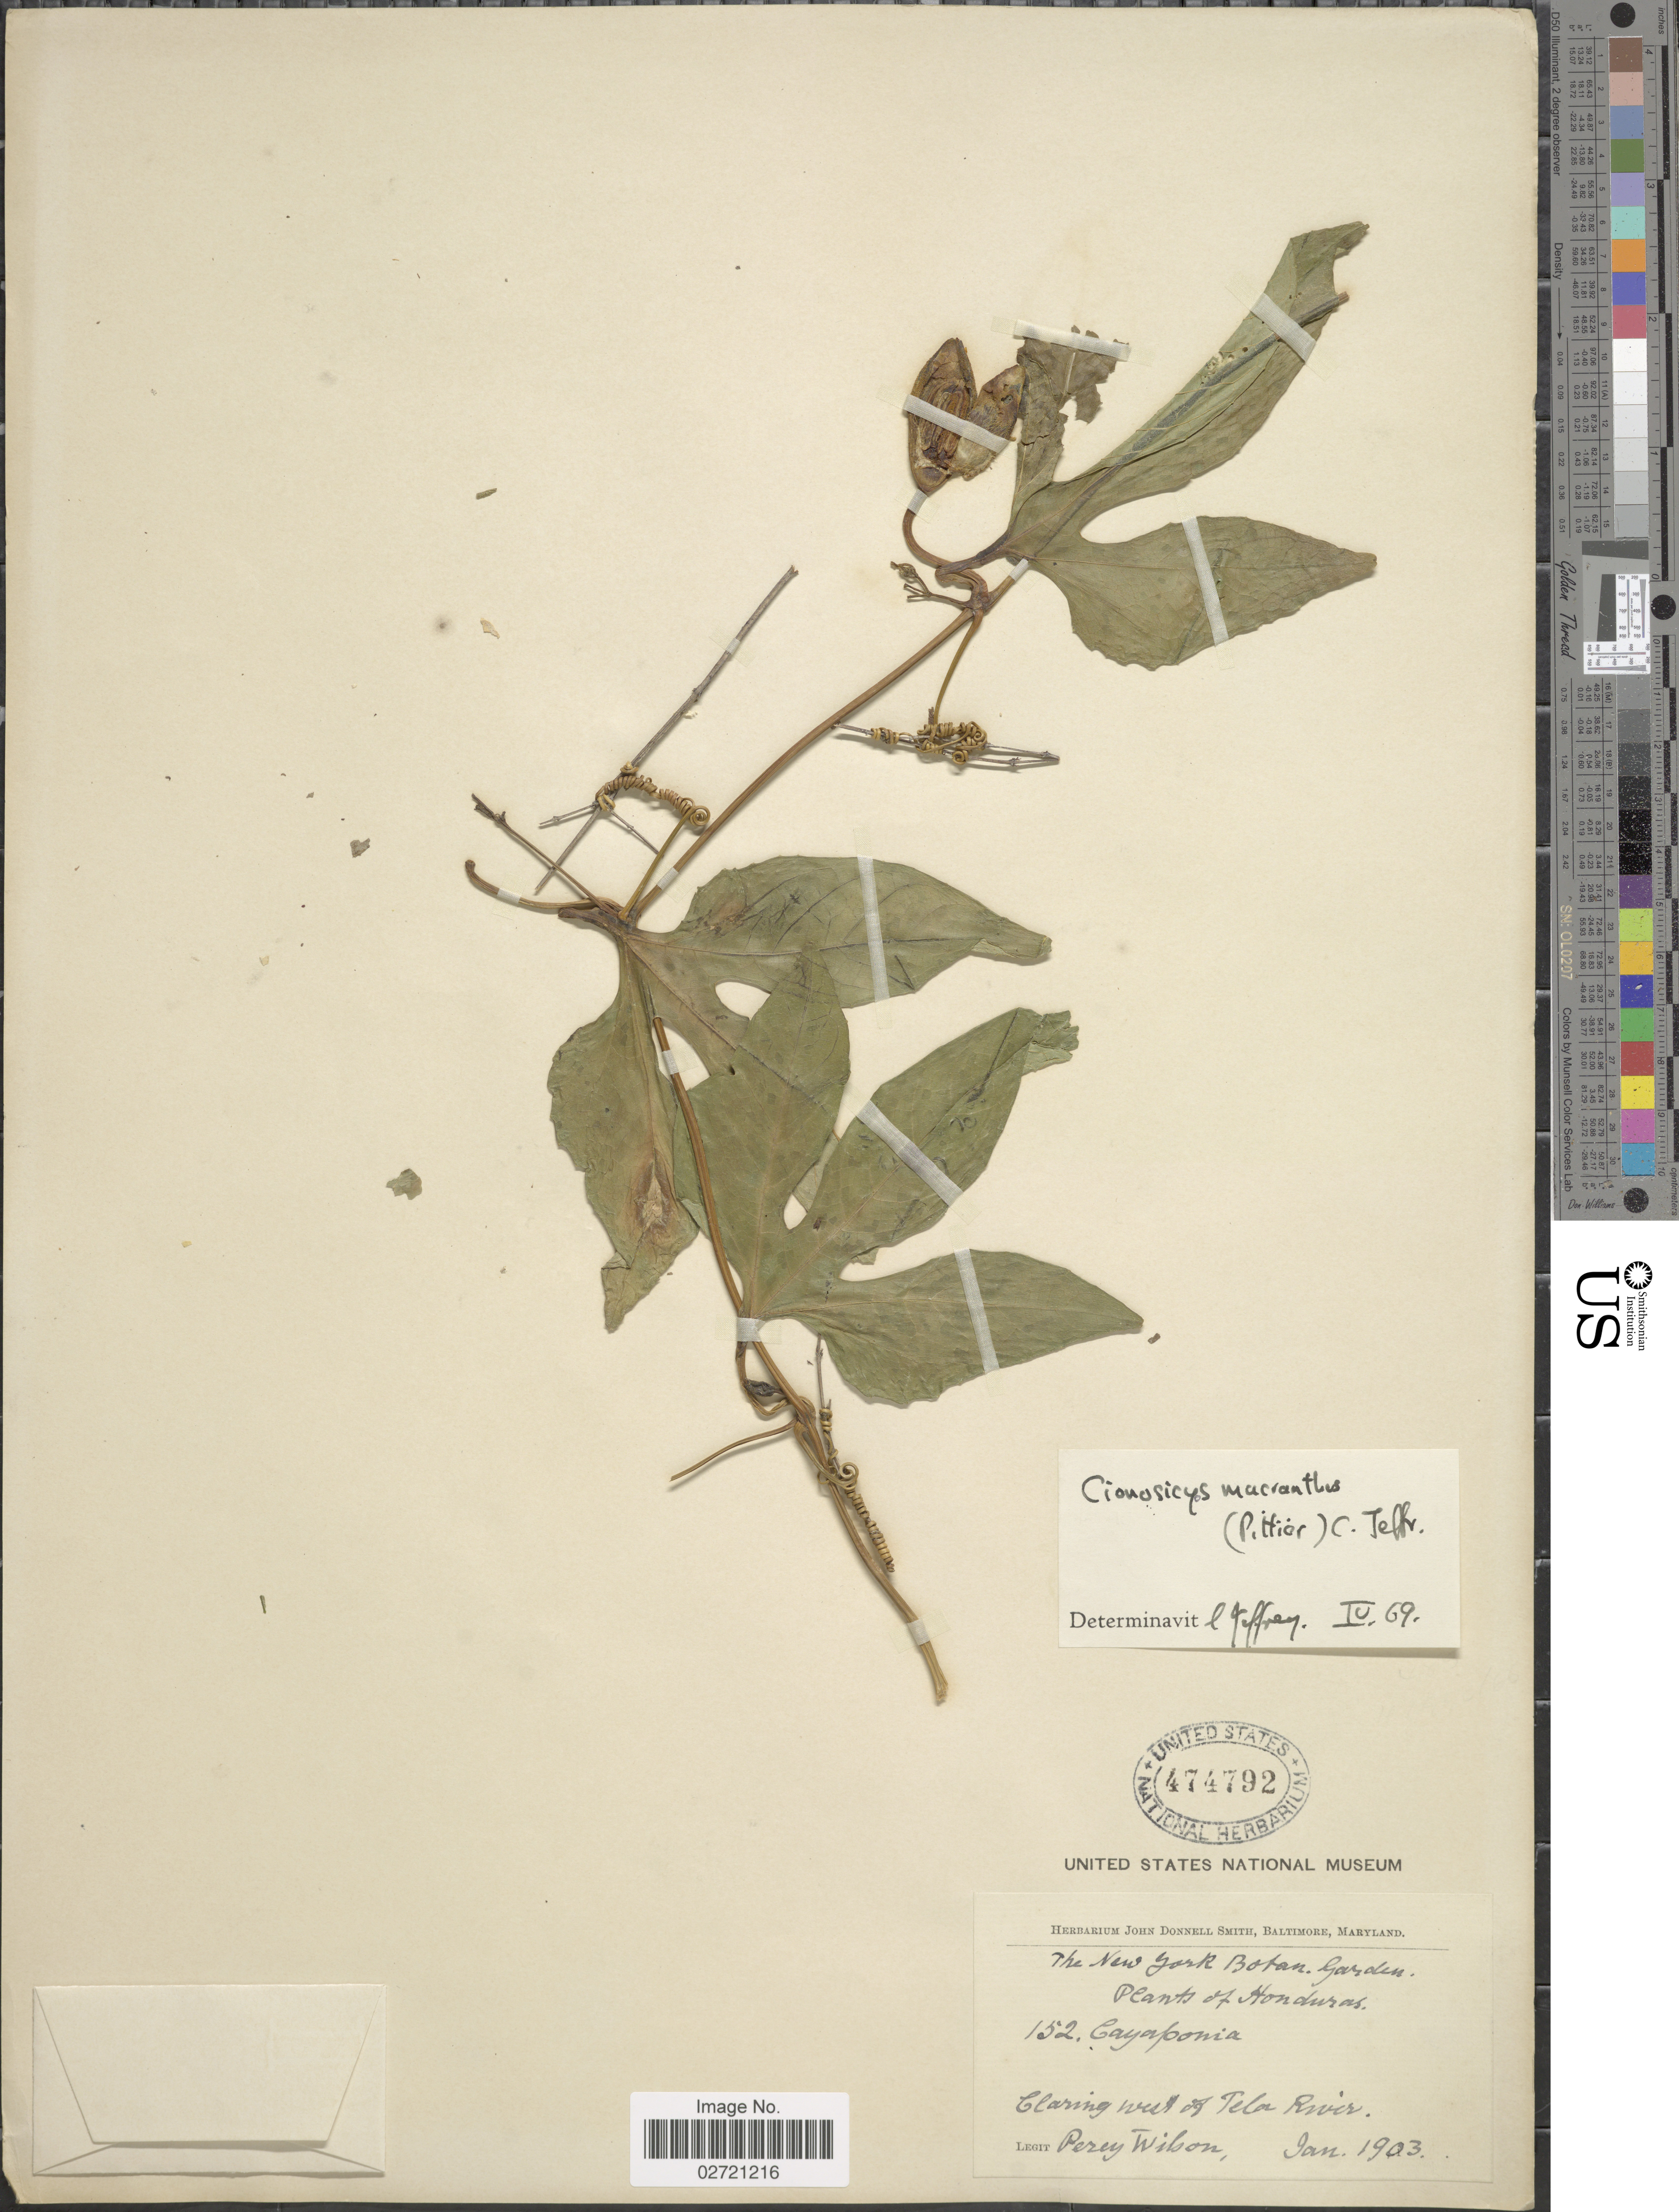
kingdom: Plantae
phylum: Tracheophyta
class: Magnoliopsida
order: Cucurbitales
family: Cucurbitaceae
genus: Cionosicys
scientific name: Cionosicys macranthus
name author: (Pittier) C. Jeffrey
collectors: P. Wilson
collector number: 152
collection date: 1903-01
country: Honduras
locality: Clearing west of Tela River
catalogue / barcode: US 474792